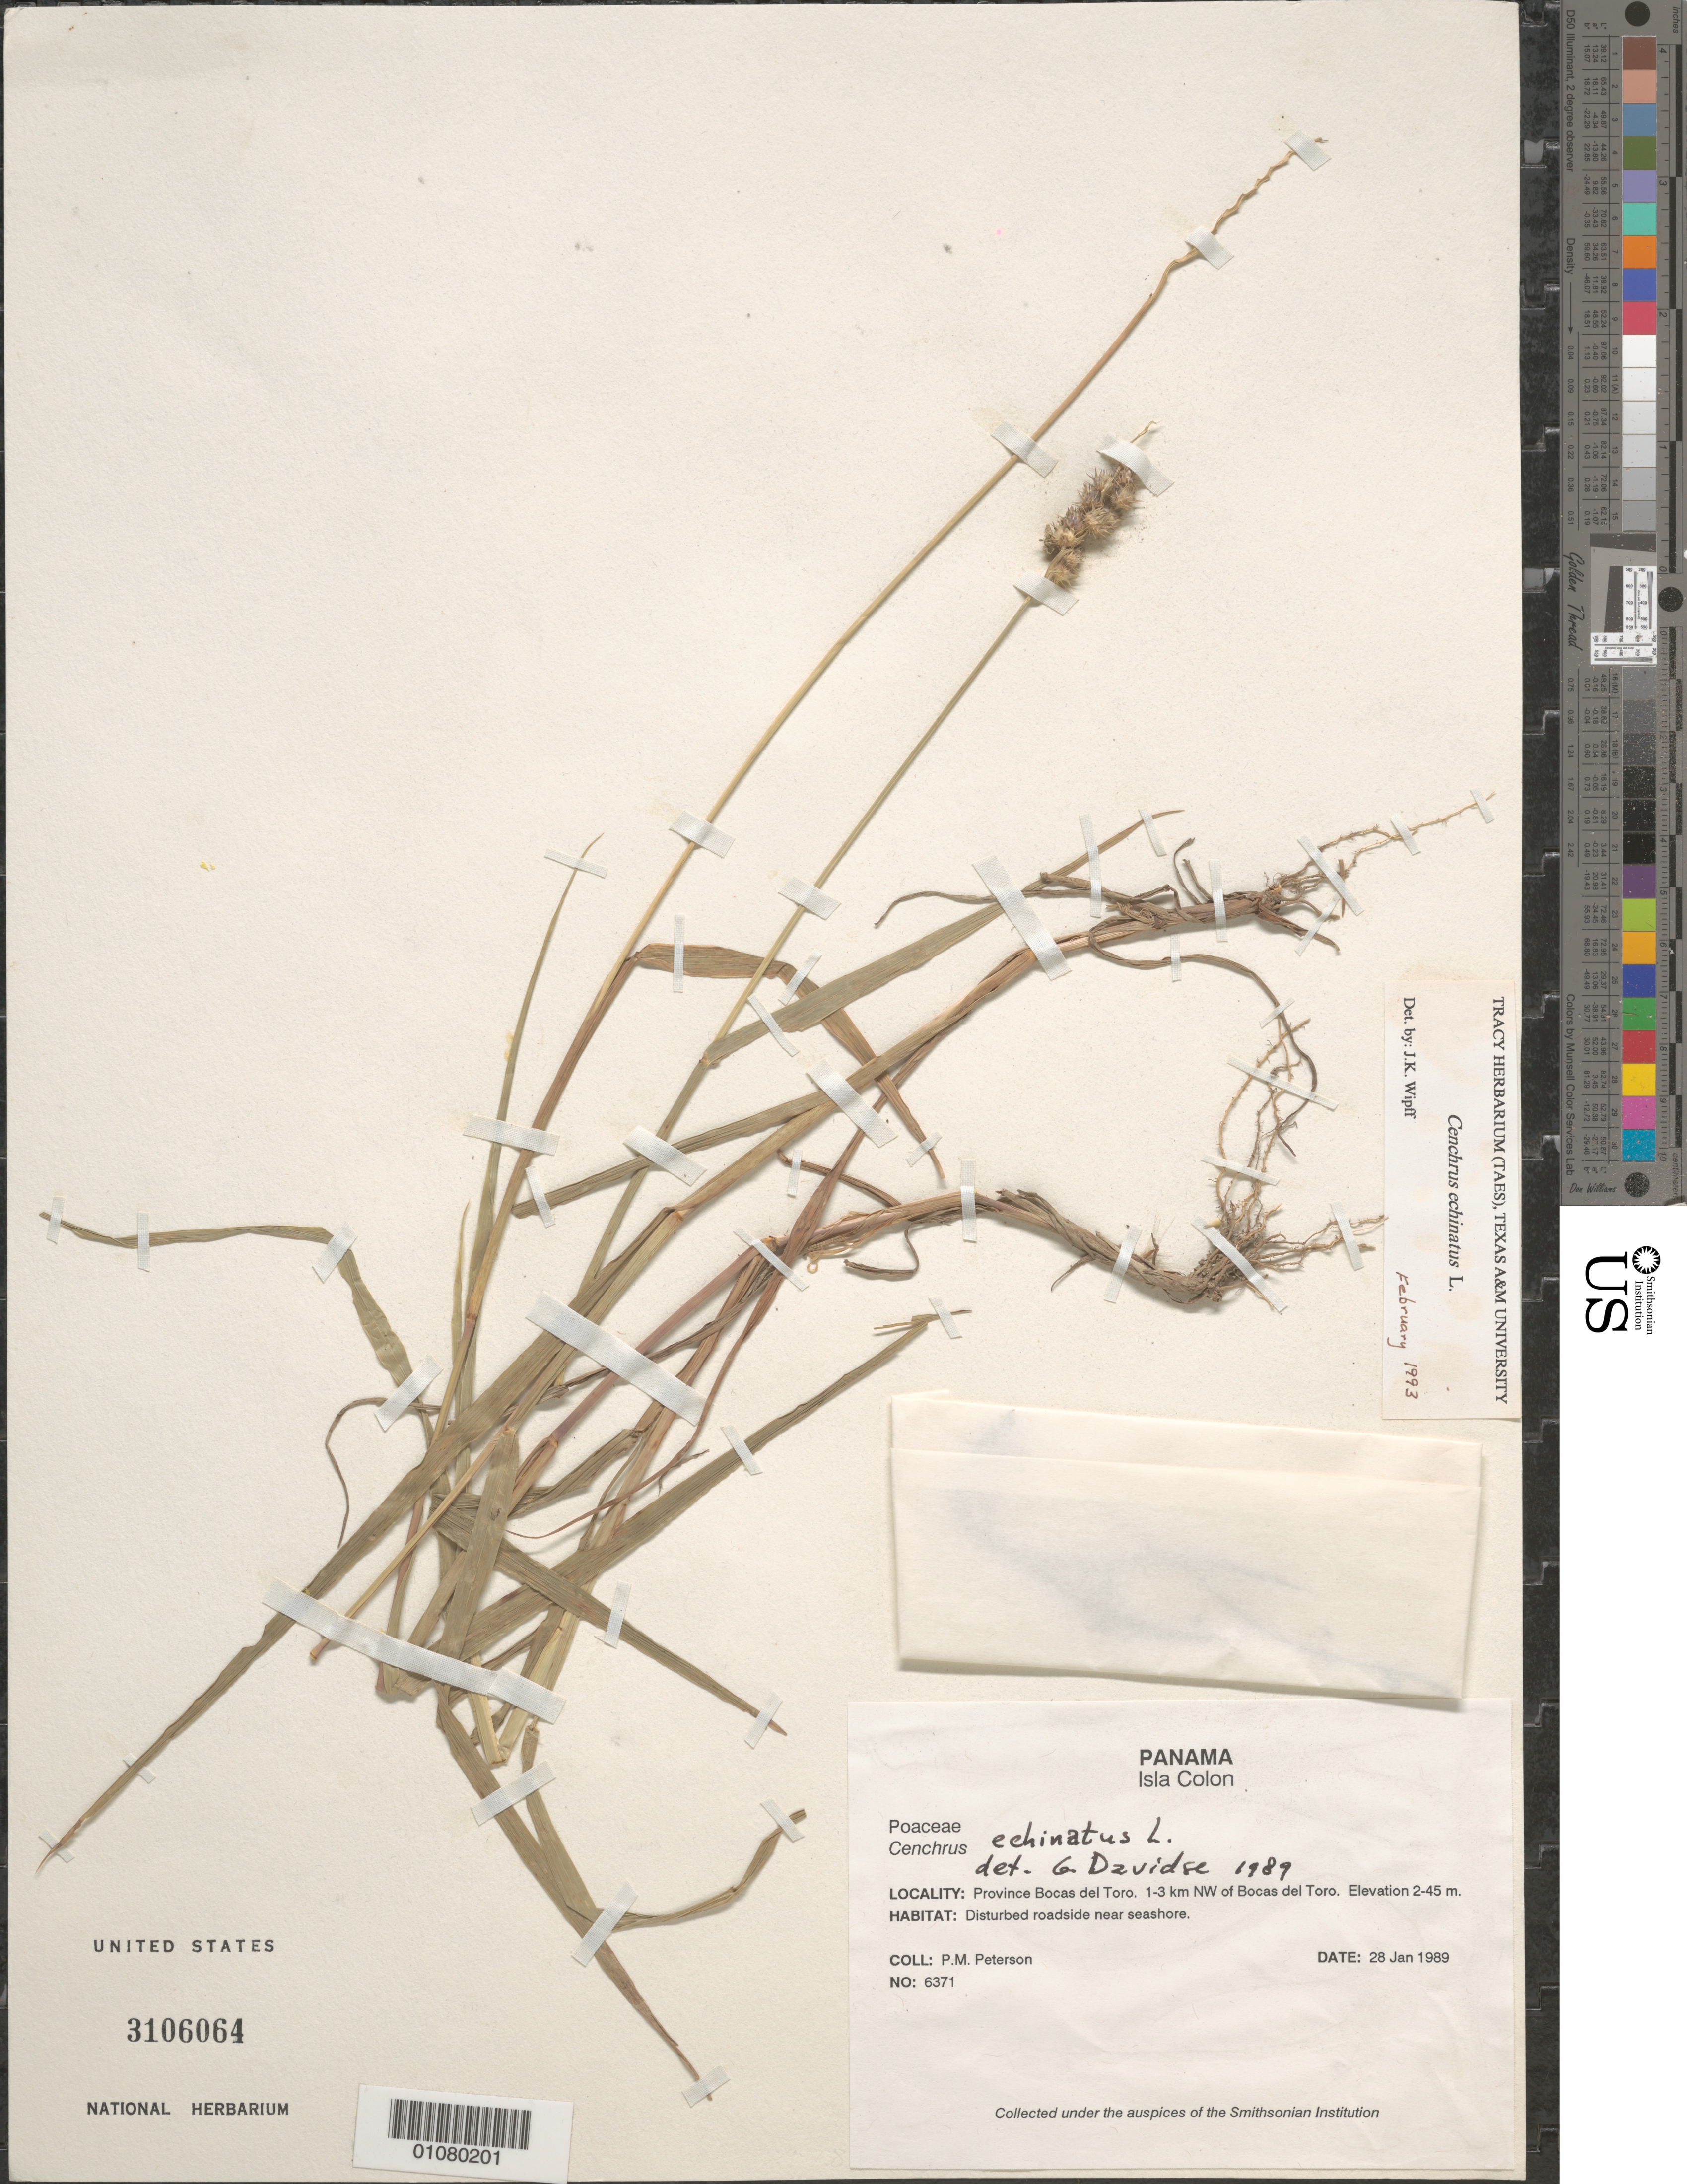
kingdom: Plantae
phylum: Tracheophyta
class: Liliopsida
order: Poales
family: Poaceae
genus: Cenchrus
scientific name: Cenchrus echinatus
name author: L.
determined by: Wipff, J. K.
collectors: P. M. Peterson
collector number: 06371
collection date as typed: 28 Jan 1989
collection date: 1989-01-28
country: Panama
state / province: Bocas del Toro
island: Bastimentos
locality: Old Point, E tip of the island.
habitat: Disturbed roadside near seashore.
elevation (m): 2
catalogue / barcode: US 3106064